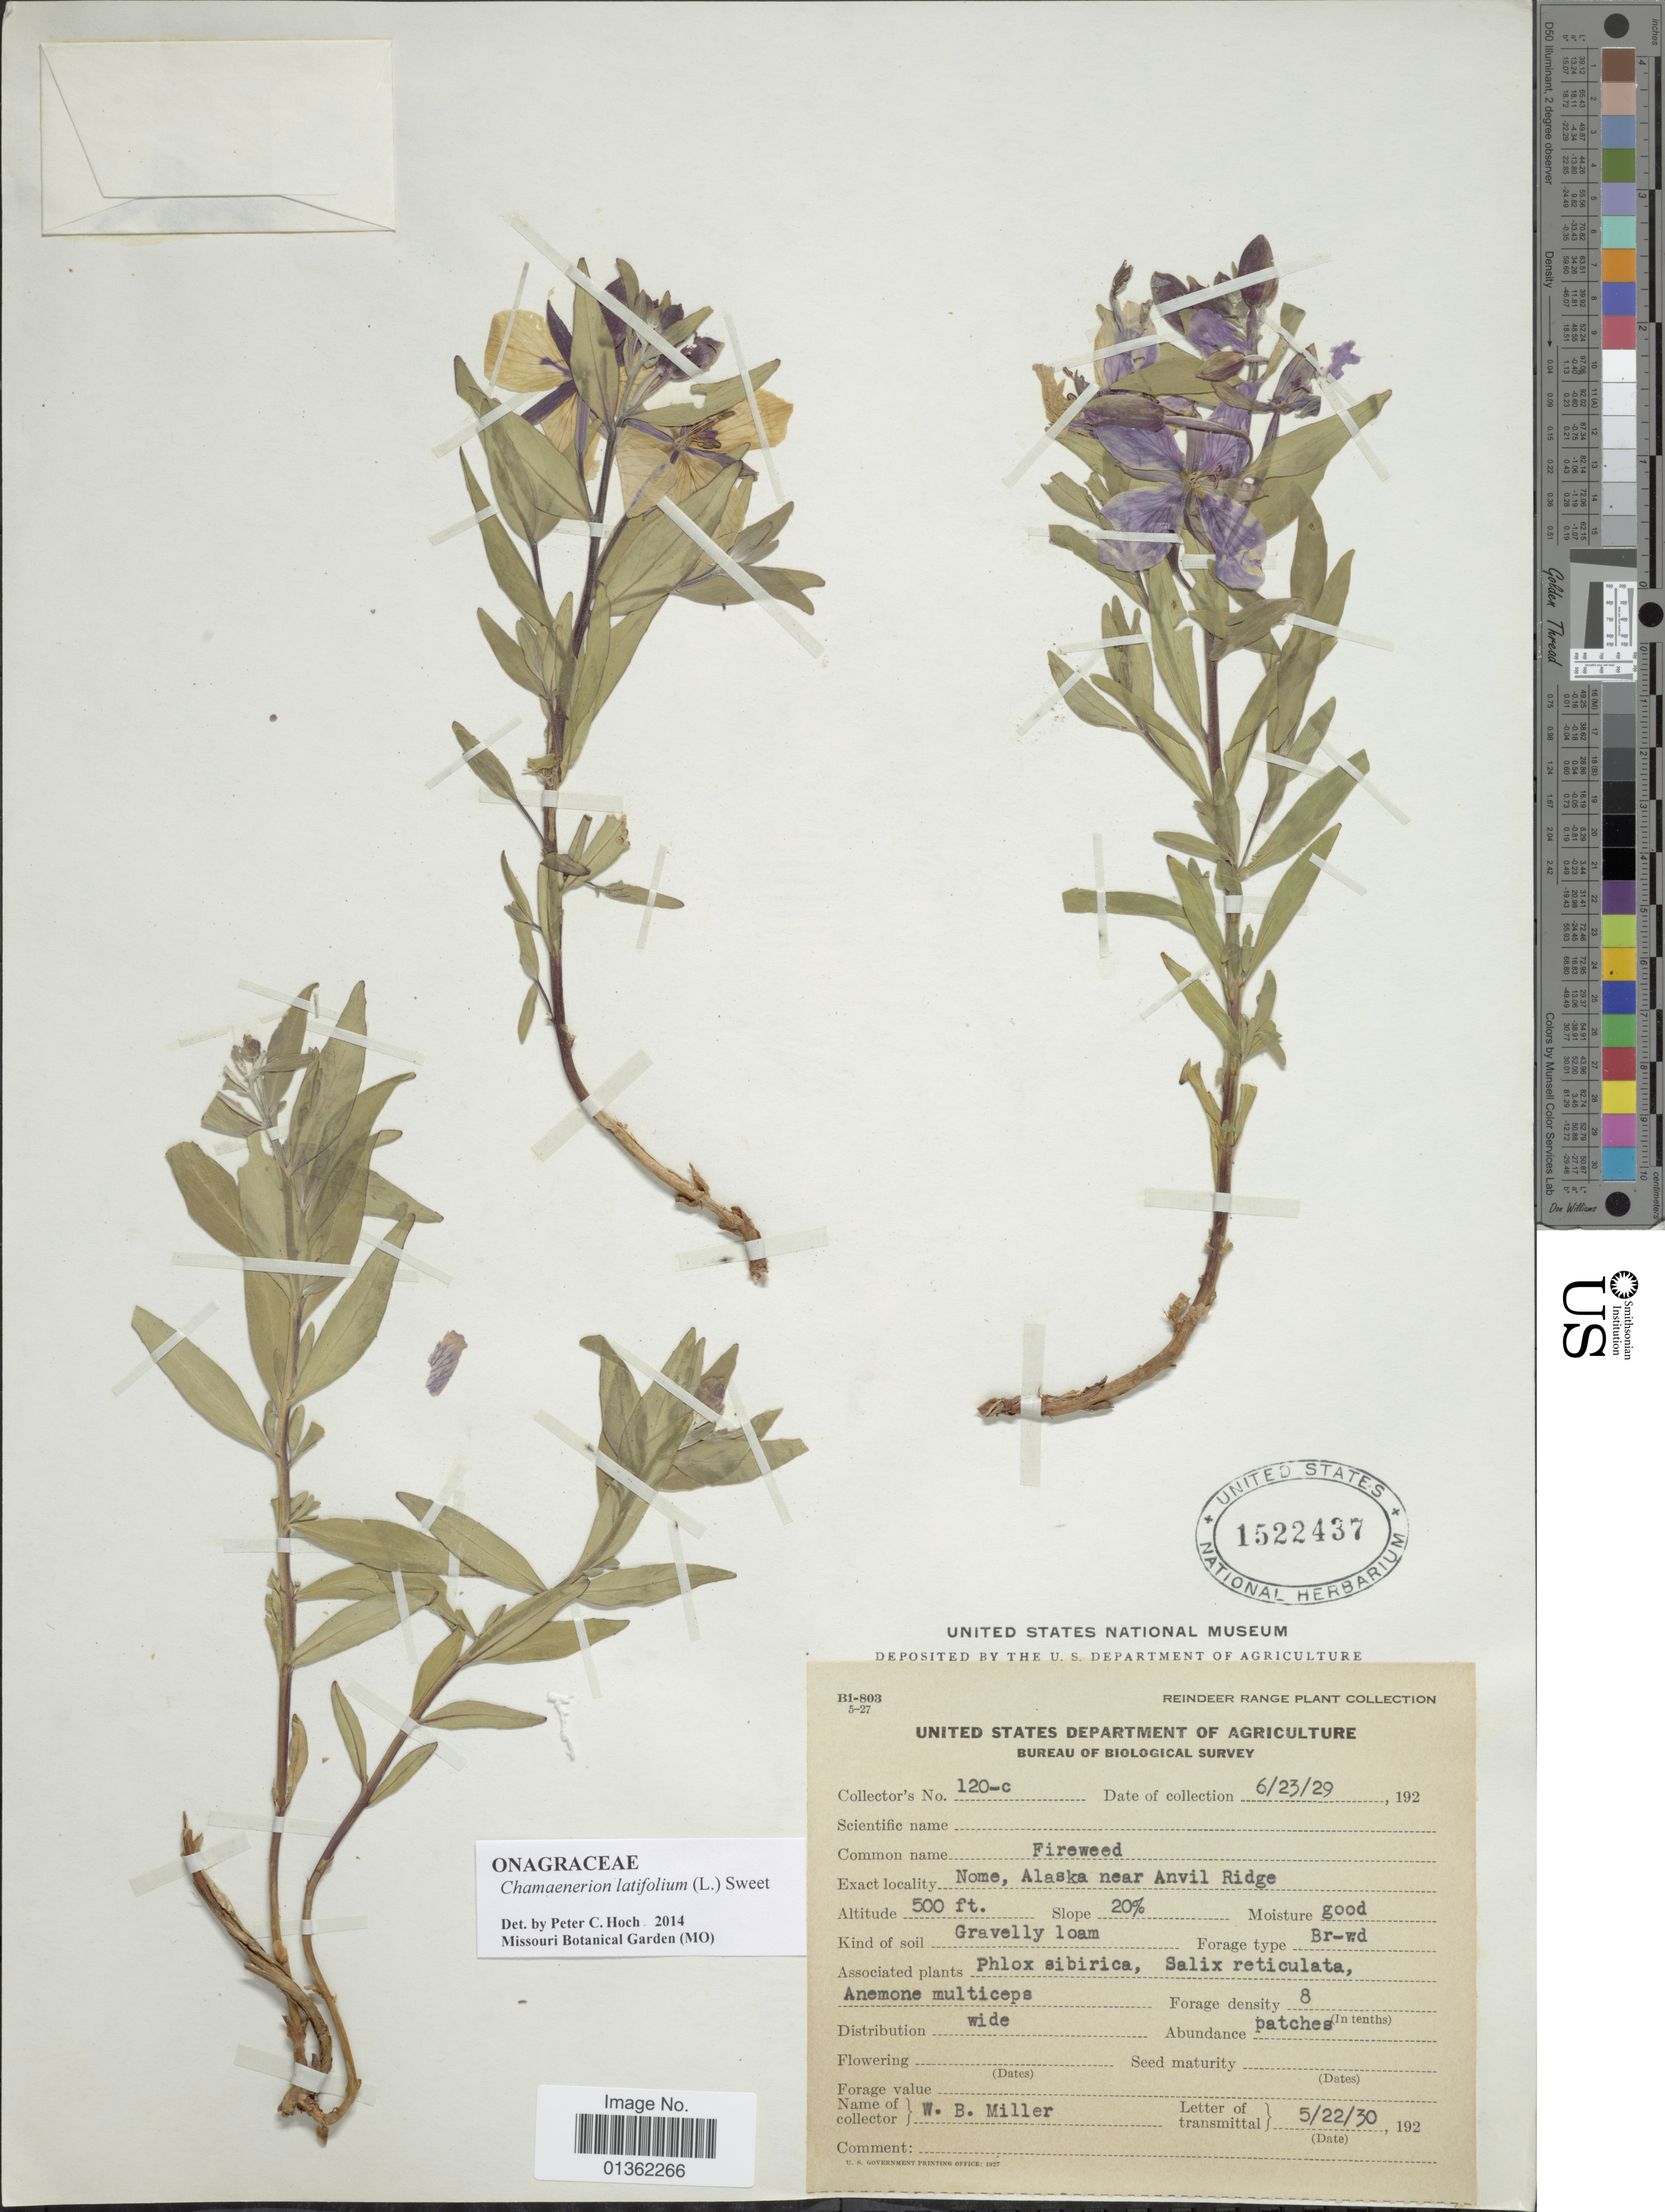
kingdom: Plantae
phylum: Tracheophyta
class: Magnoliopsida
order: Myrtales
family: Onagraceae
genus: Chamaenerion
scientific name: Chamaenerion latifolium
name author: (L.) Th. Fr. & Lange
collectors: W. Miller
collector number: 120-c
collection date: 1929-06-23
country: United States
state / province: Alaska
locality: Nome, near Anvil Ridge.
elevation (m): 152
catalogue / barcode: US 1522437